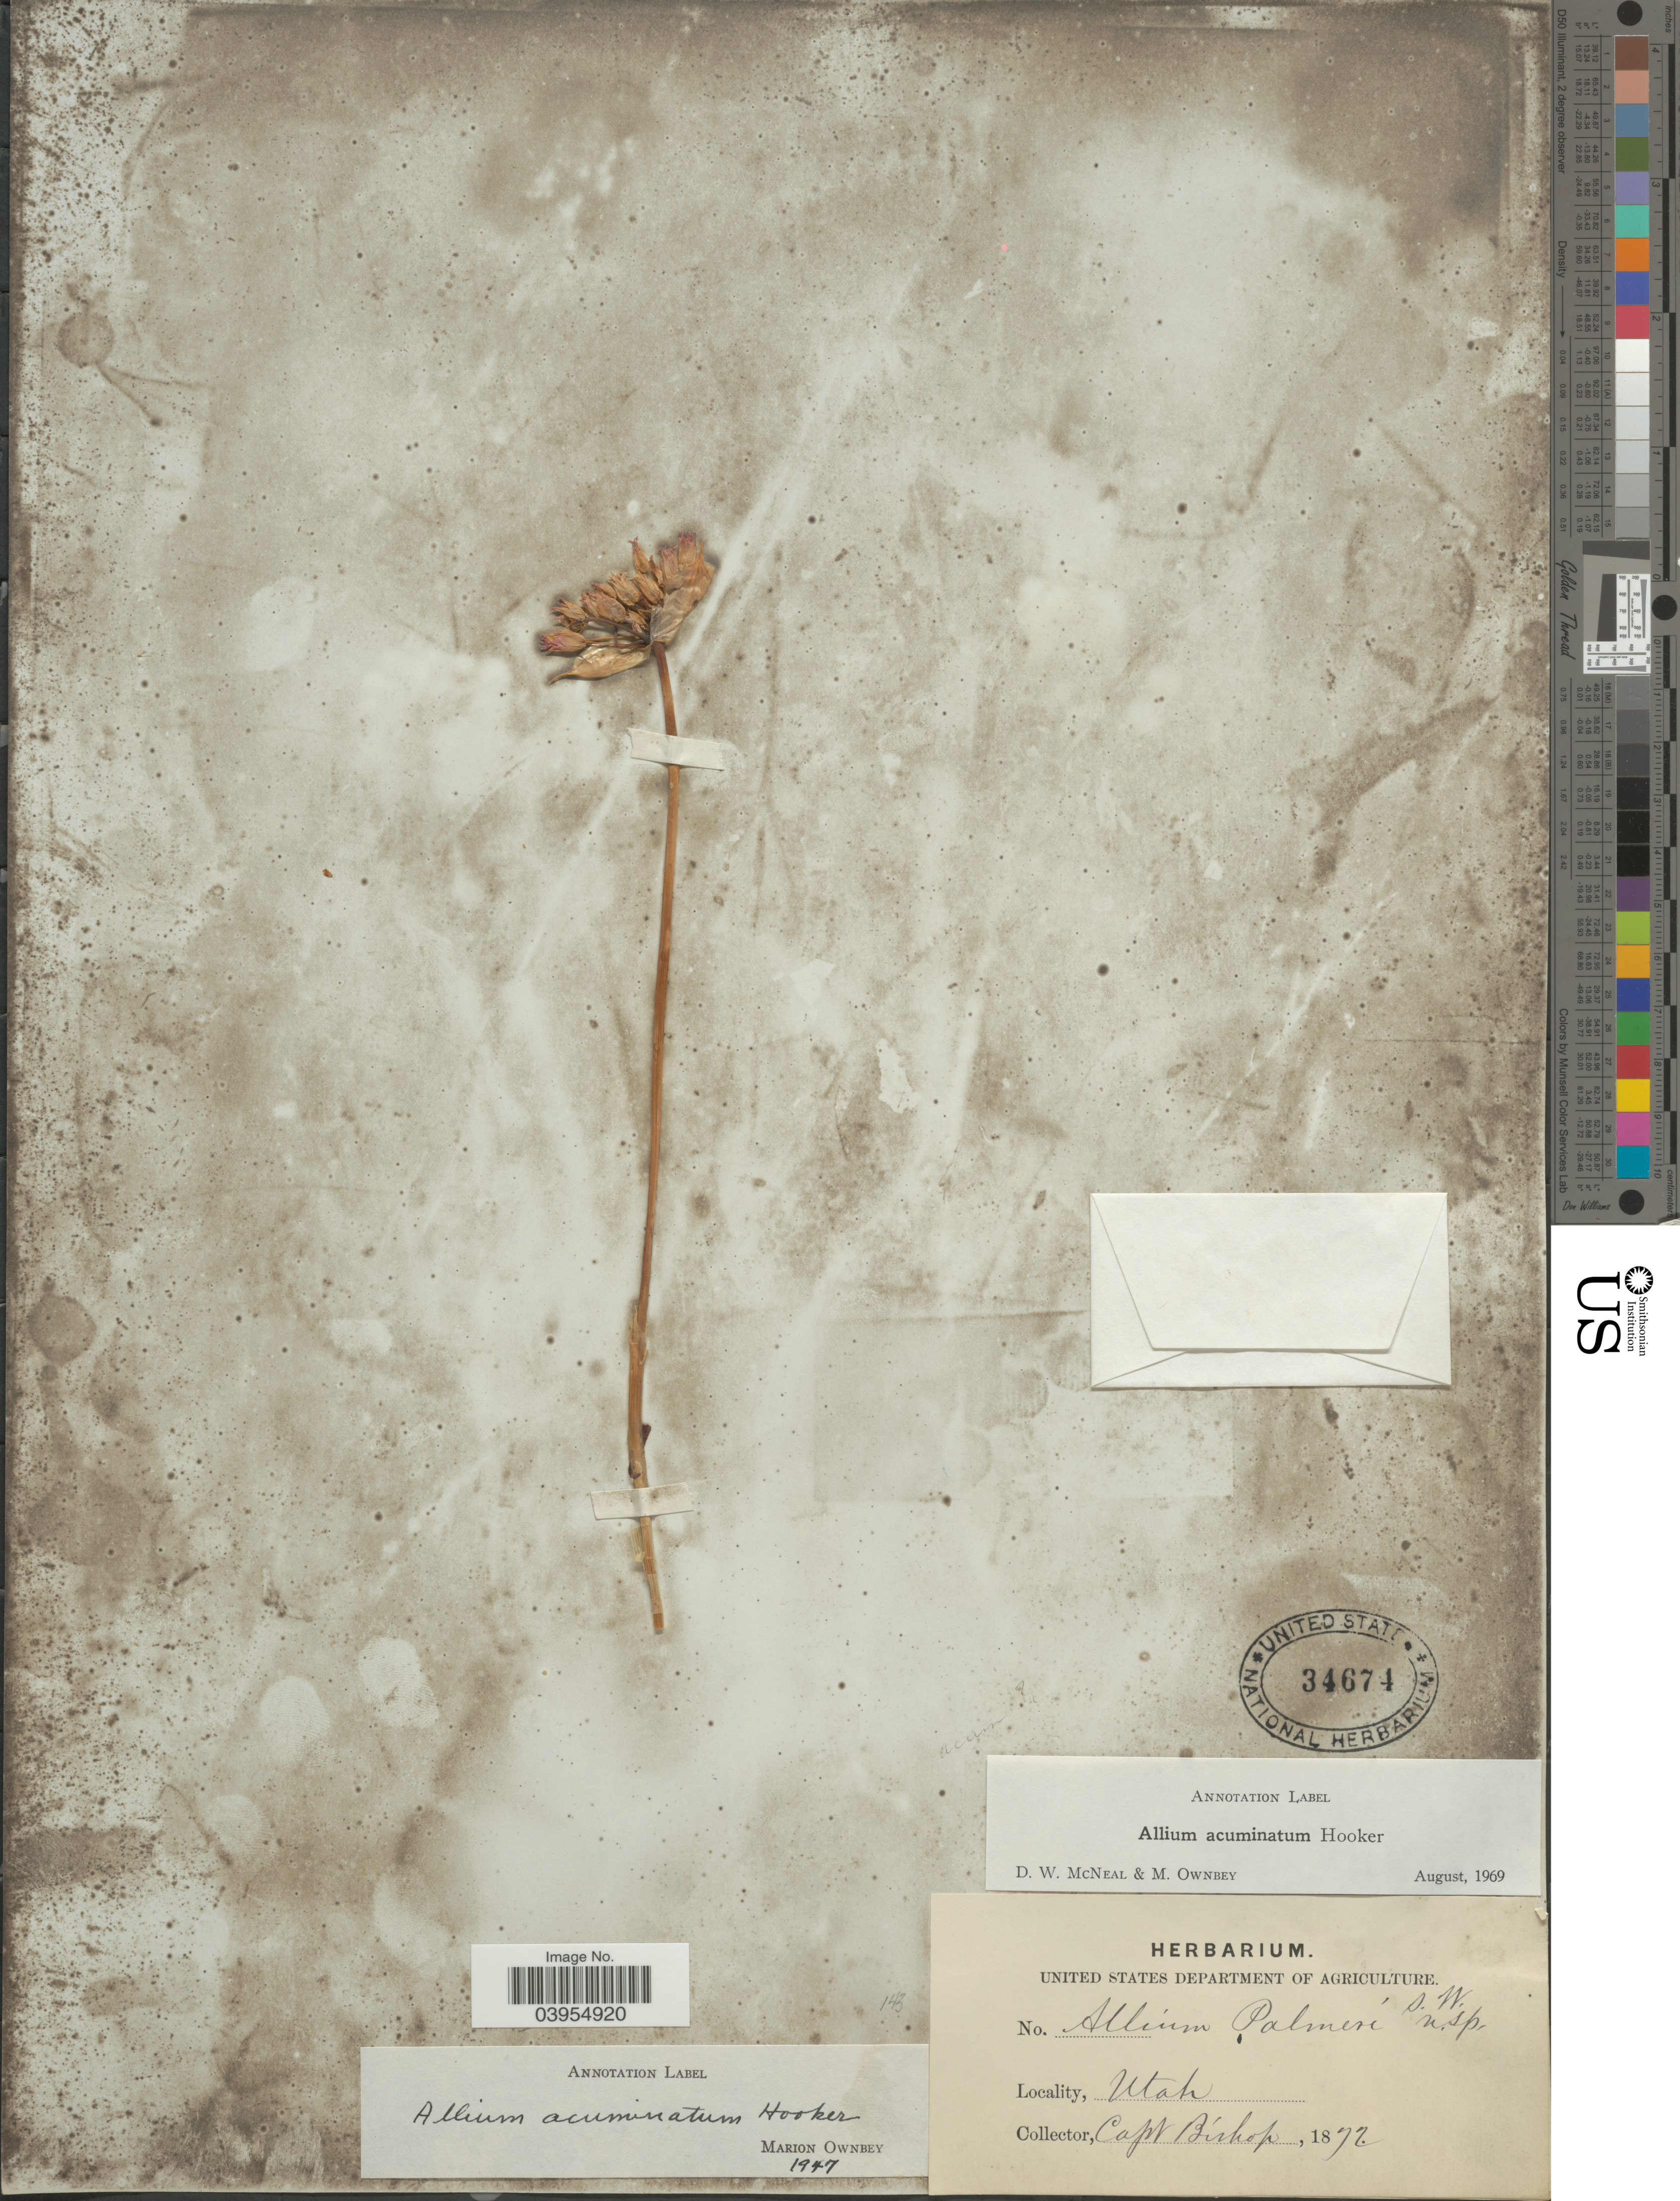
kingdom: Plantae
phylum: Tracheophyta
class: Liliopsida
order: Asparagales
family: Amaryllidaceae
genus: Allium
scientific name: Allium acuminatum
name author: Hook.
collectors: F. M. Bishop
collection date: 1872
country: United States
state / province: Utah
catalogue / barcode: US 34674